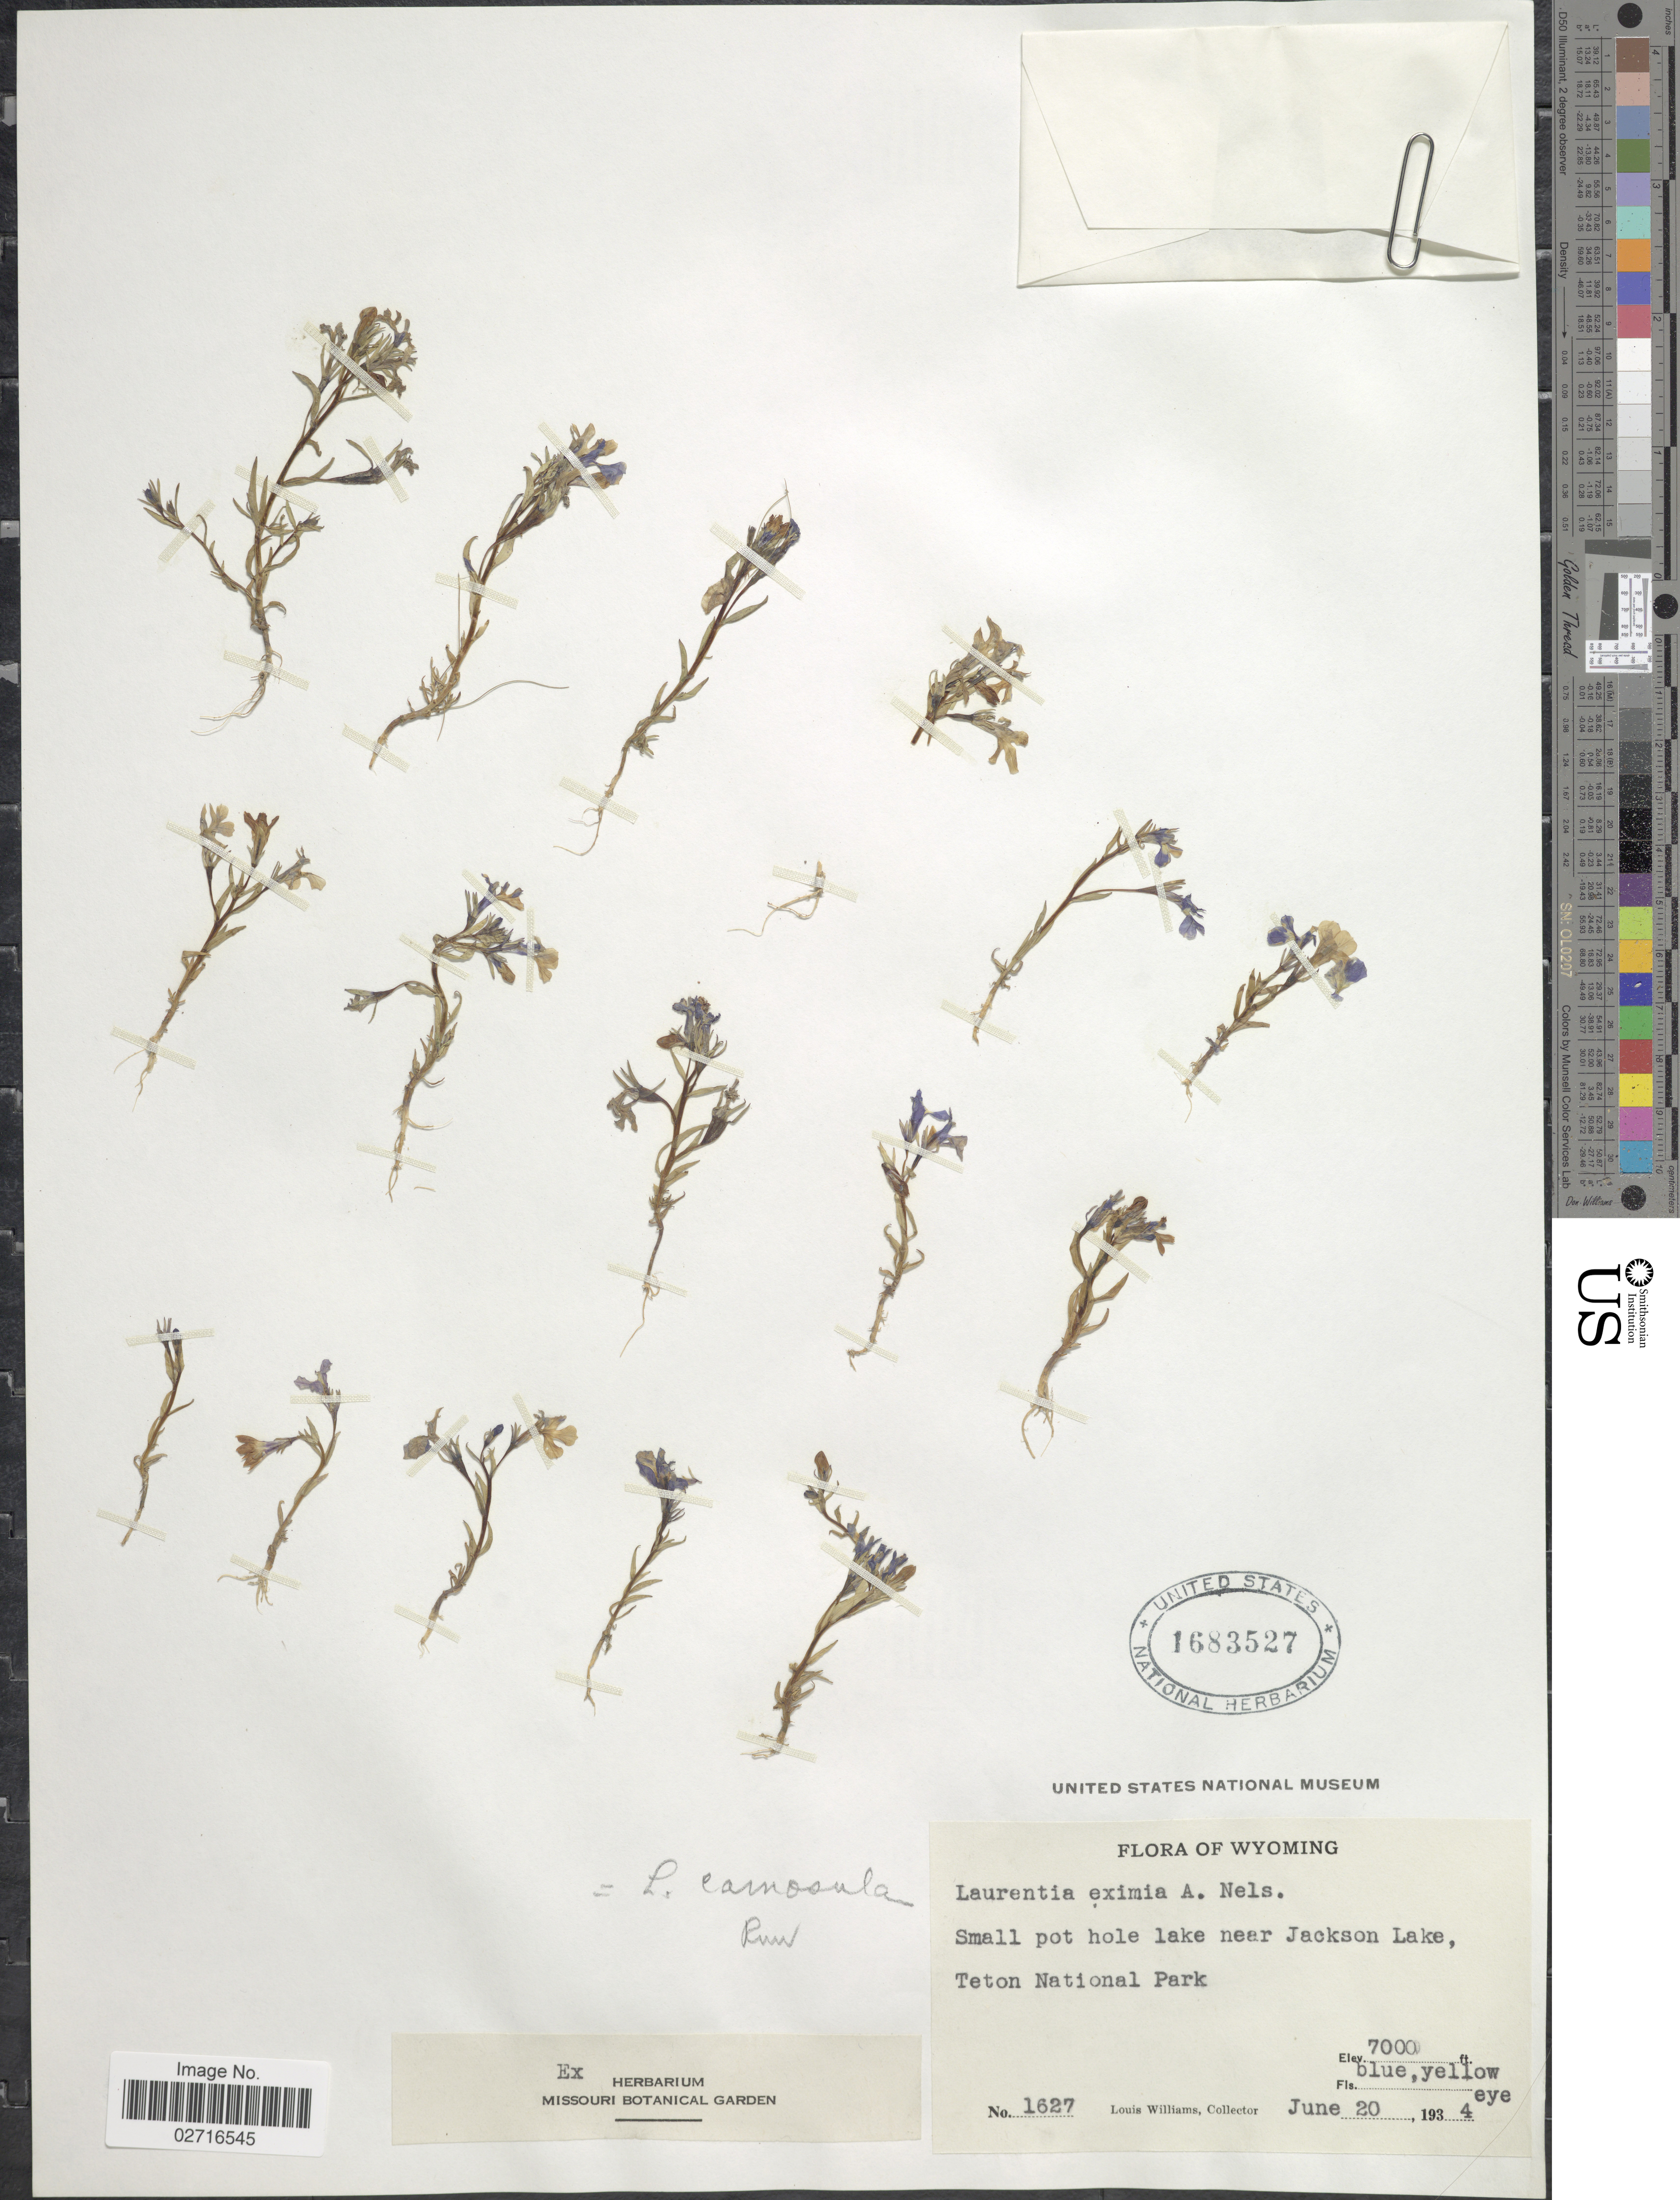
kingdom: Plantae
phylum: Tracheophyta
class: Magnoliopsida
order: Asterales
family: Campanulaceae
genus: Laurentia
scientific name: Laurentia carnosula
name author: (Hook. & Arn.) Benth. ex A. Gray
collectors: L. O. Williams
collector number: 1627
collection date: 1934-06-20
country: United States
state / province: Wyoming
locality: Small pot in hole lake near Jackson Lake, Teton National Park.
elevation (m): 2134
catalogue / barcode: US 1683527